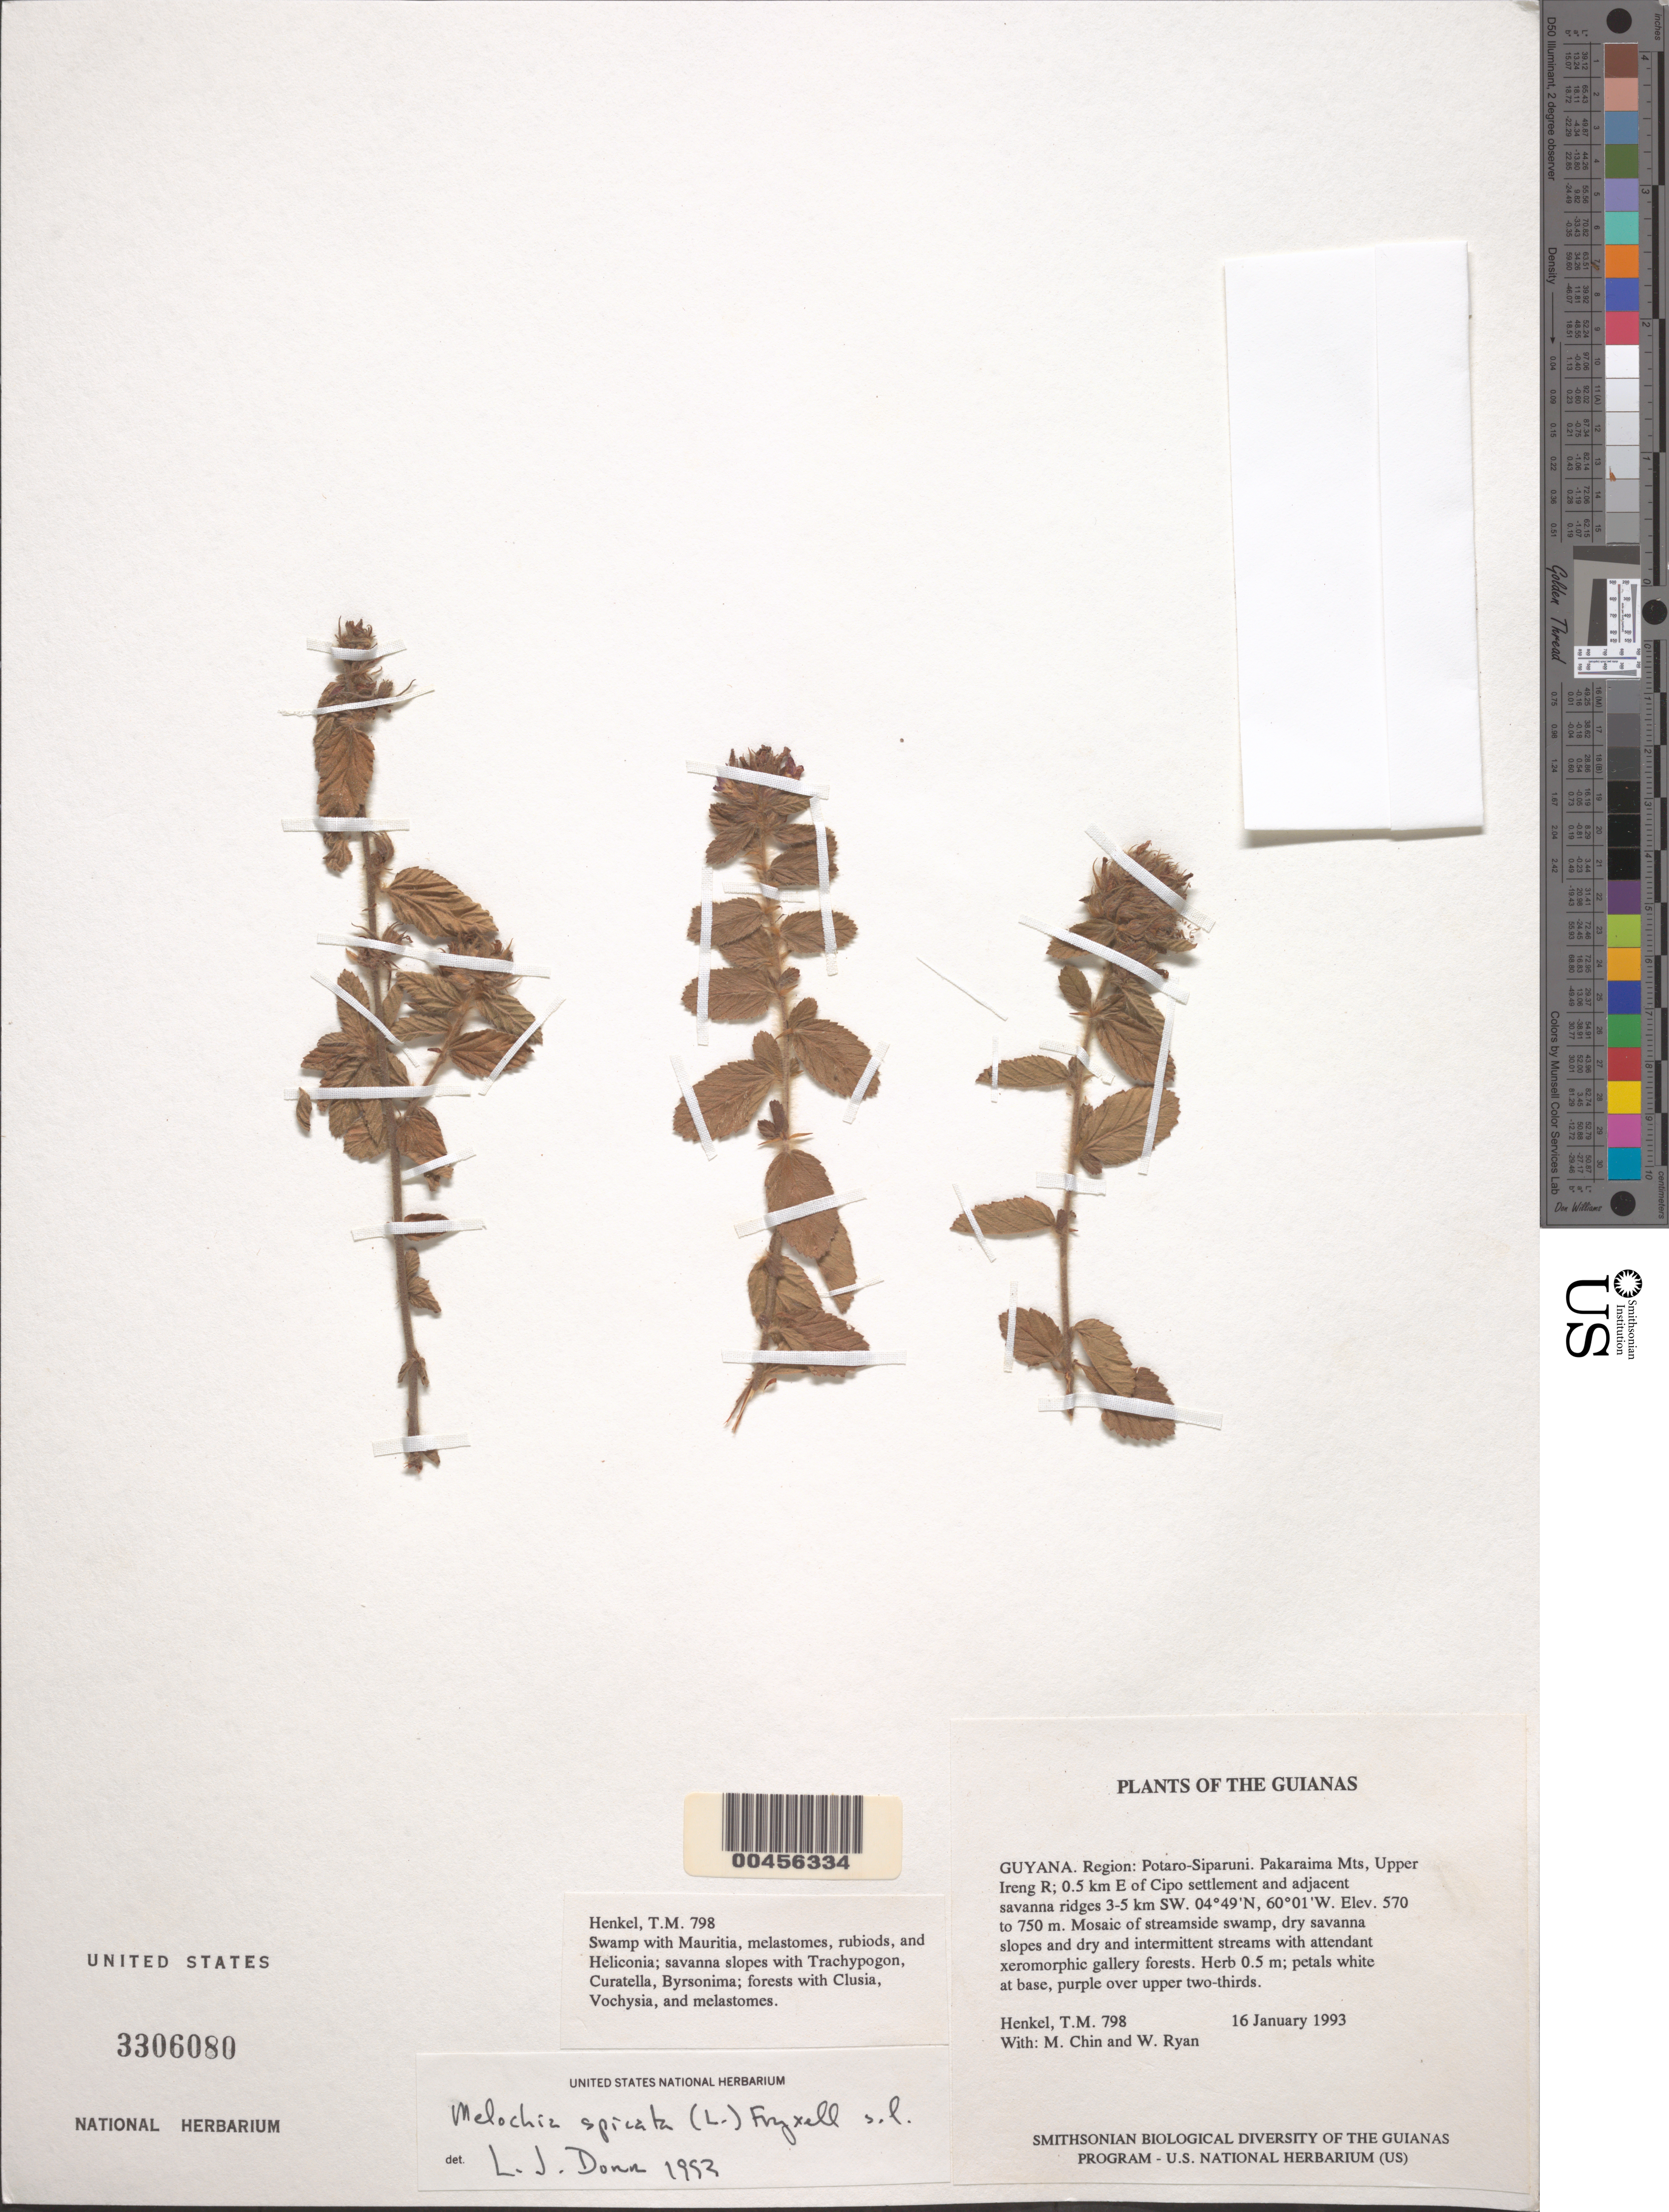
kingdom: Plantae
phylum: Tracheophyta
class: Magnoliopsida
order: Malvales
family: Malvaceae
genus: Melochia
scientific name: Melochia spicata var. spicata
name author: (L.) Fryxell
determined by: Dorr, L. J., (BOT), Smithsonian Institution - National Museum of Natural History (UNITED STATES)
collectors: T. Henkel, M. Chin & W. Ryan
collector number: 798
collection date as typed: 16 January 1993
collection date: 1993-01-16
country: Guyana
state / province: Potaro-Siparuni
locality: Pakaraima Mts, Upper Ireng R; 0.5 km E of Cipo settlement and adjacent savanna ridges 3-5 km SW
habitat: Mosaic of streamside swamp, dry savanna slopes and dry and intermittent streams with attendant xeromorphic gallery forests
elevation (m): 570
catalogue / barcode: US 3306080